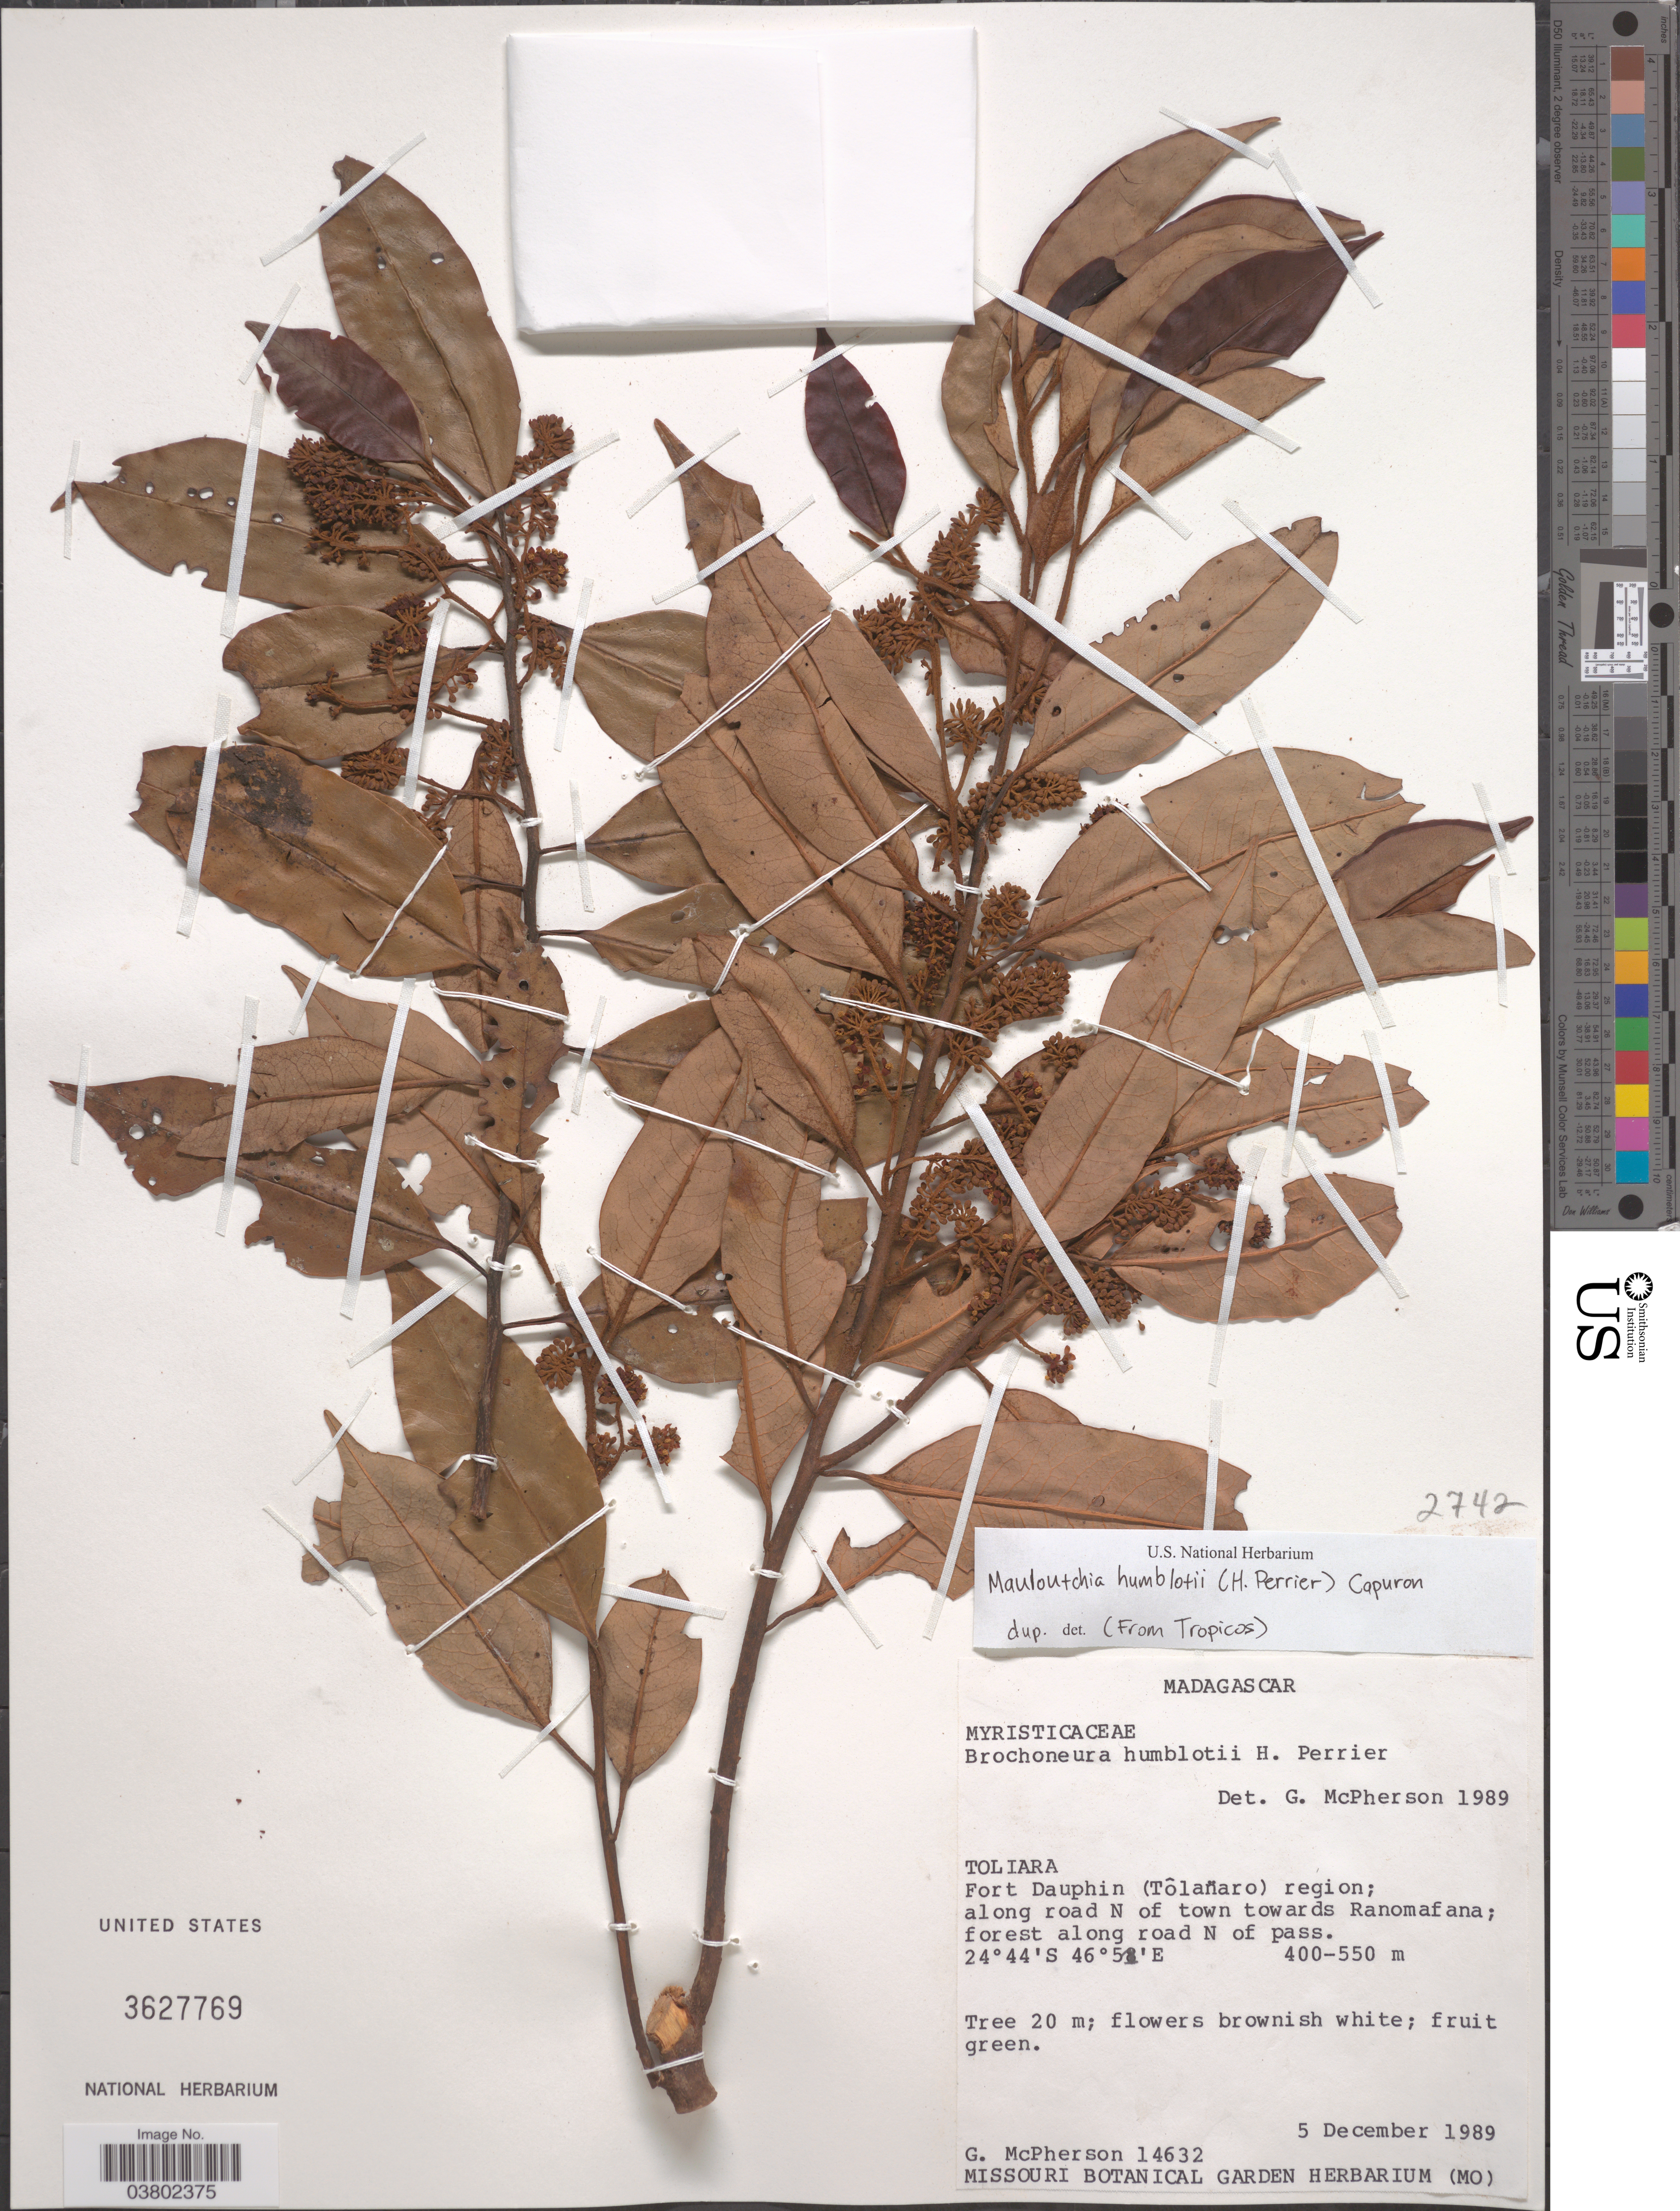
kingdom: Plantae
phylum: Tracheophyta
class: Magnoliopsida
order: Magnoliales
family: Myristicaceae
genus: Mauloutchia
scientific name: Mauloutchia humblotii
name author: (H. Perrier) Capuron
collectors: G. McPherson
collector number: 14632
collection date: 1989-12-05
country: Madagascar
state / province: Anosy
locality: Fort Dauphin (Tôlañaro) region; along road N of town towards Ranomafana; forest along road N of pass.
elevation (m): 400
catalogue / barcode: US 3627769